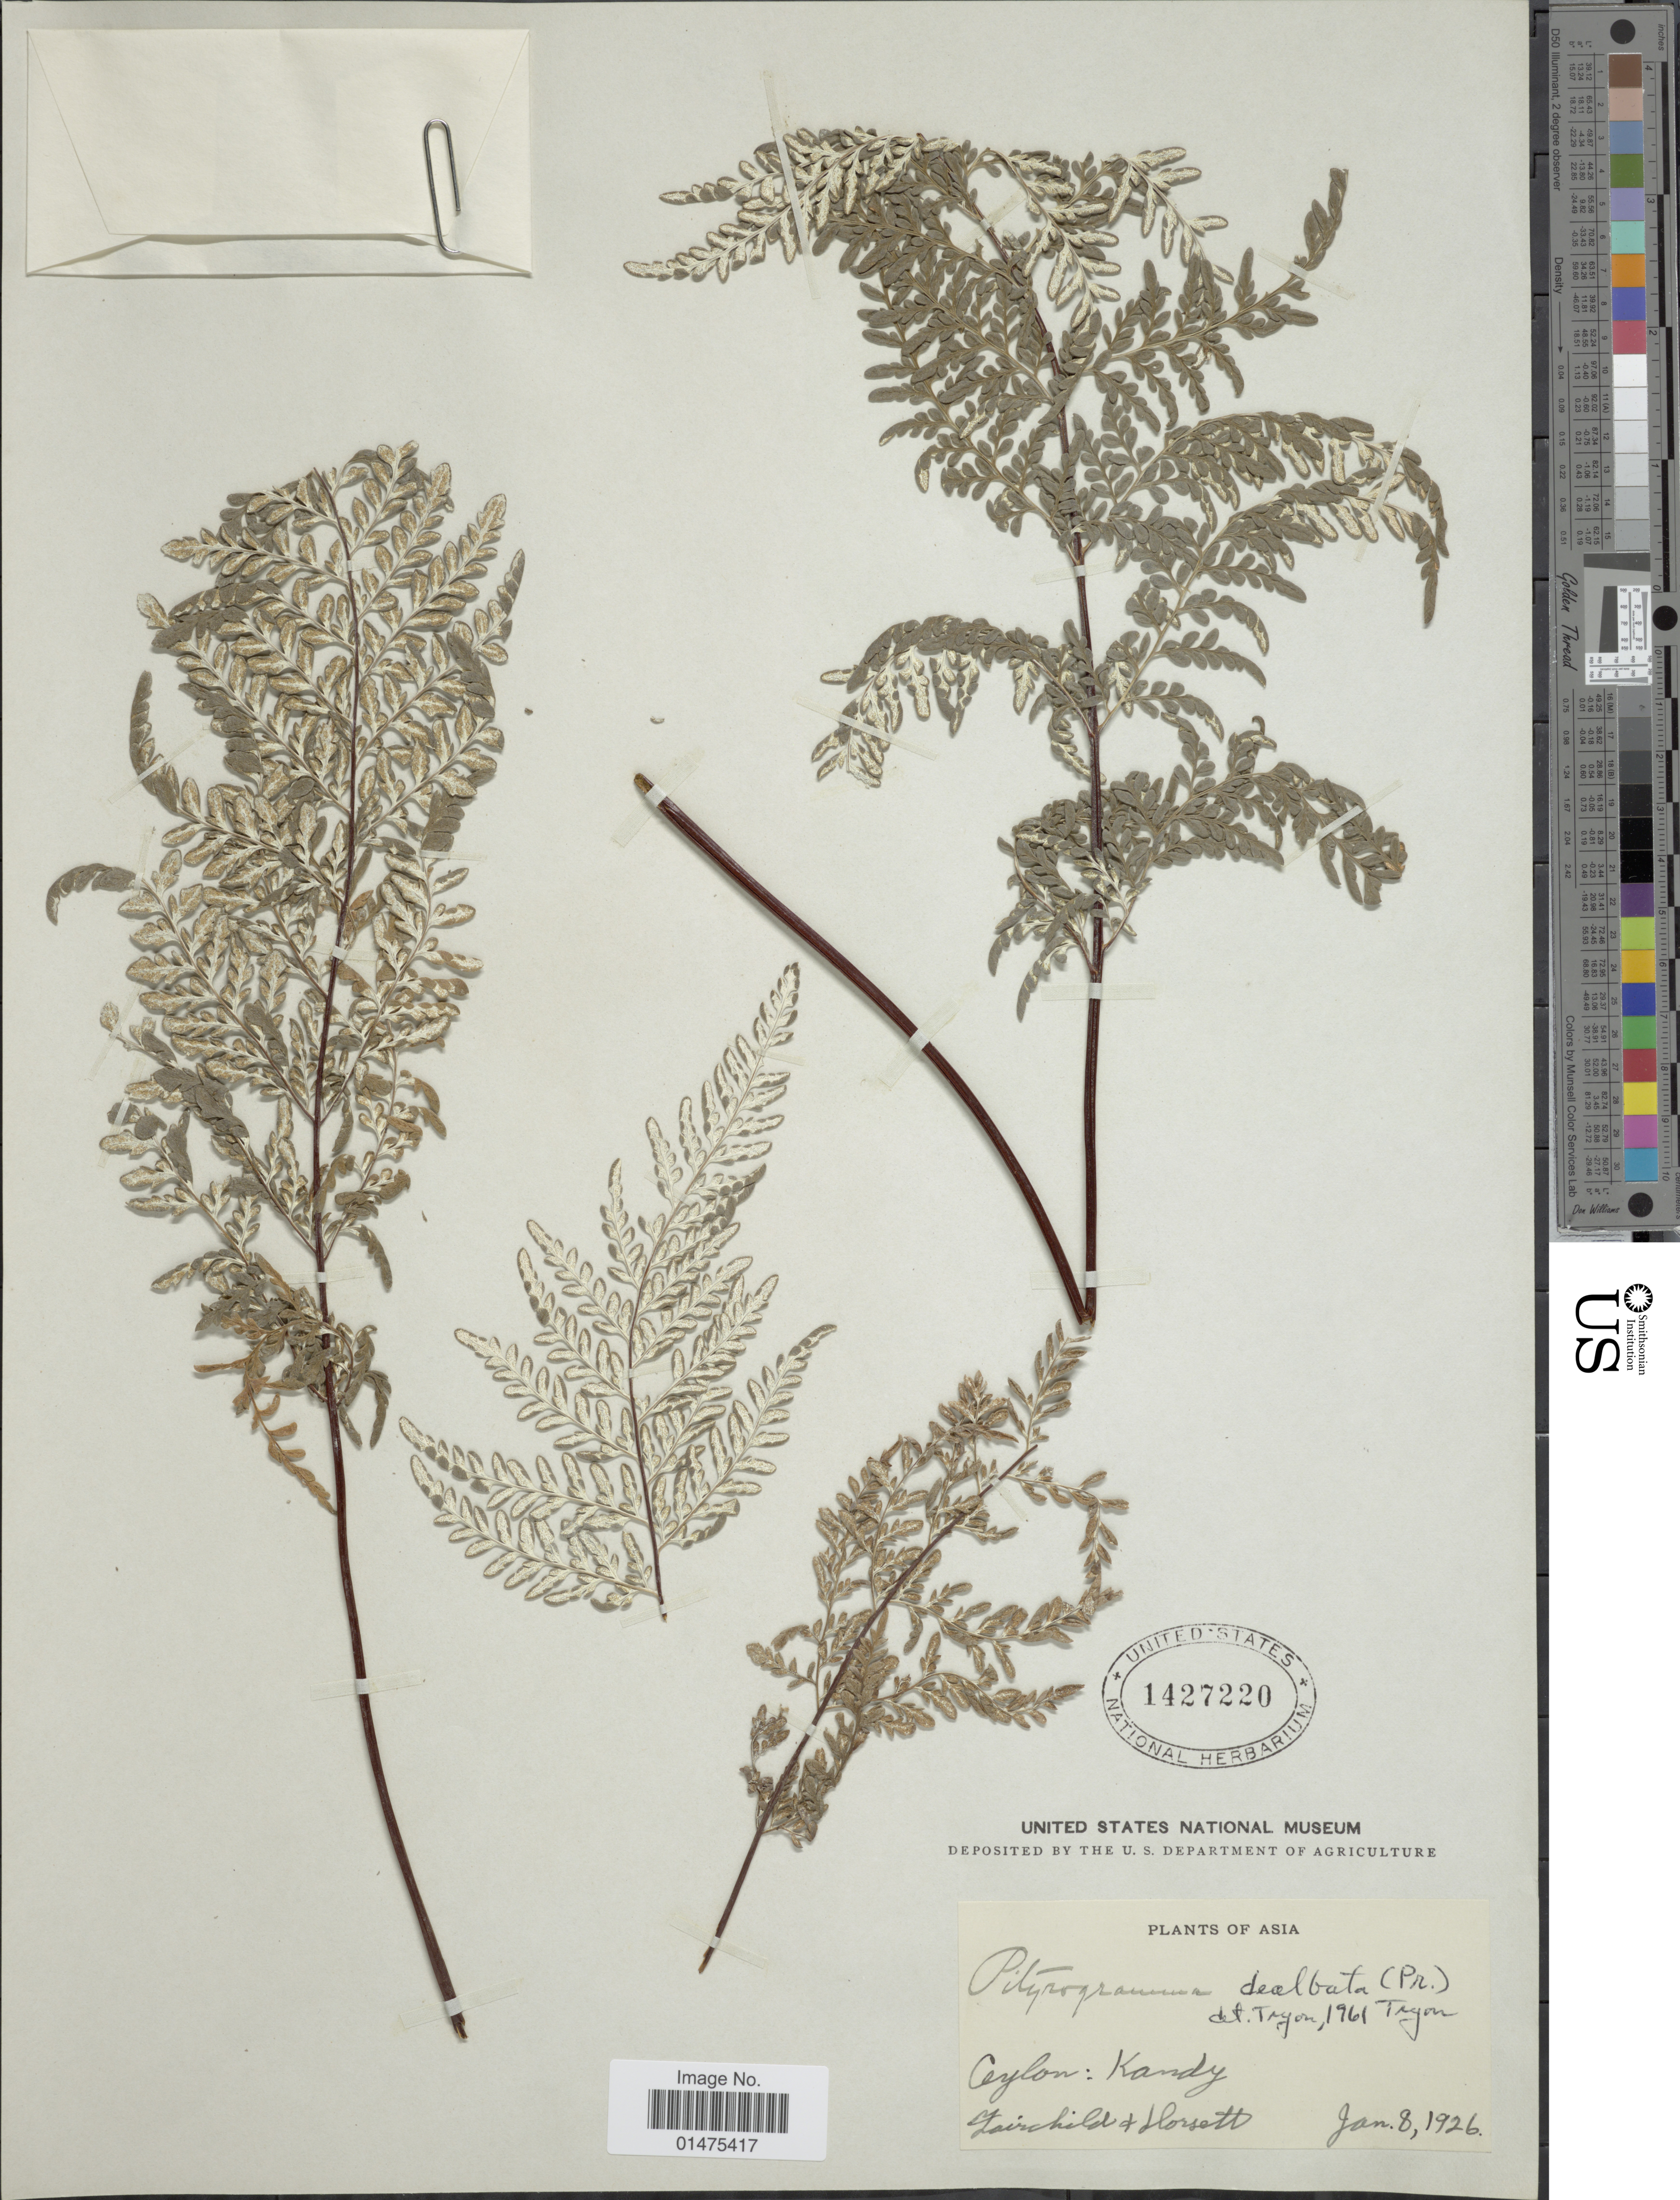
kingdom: Plantae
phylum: Tracheophyta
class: Polypodiopsida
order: Polypodiales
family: Pteridaceae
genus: Pityrogramma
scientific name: Pityrogramma dealbata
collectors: -. Fairchild & -. Horsett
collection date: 1926-01-08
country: Sri Lanka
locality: Ceylon: Kandy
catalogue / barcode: US 1427220